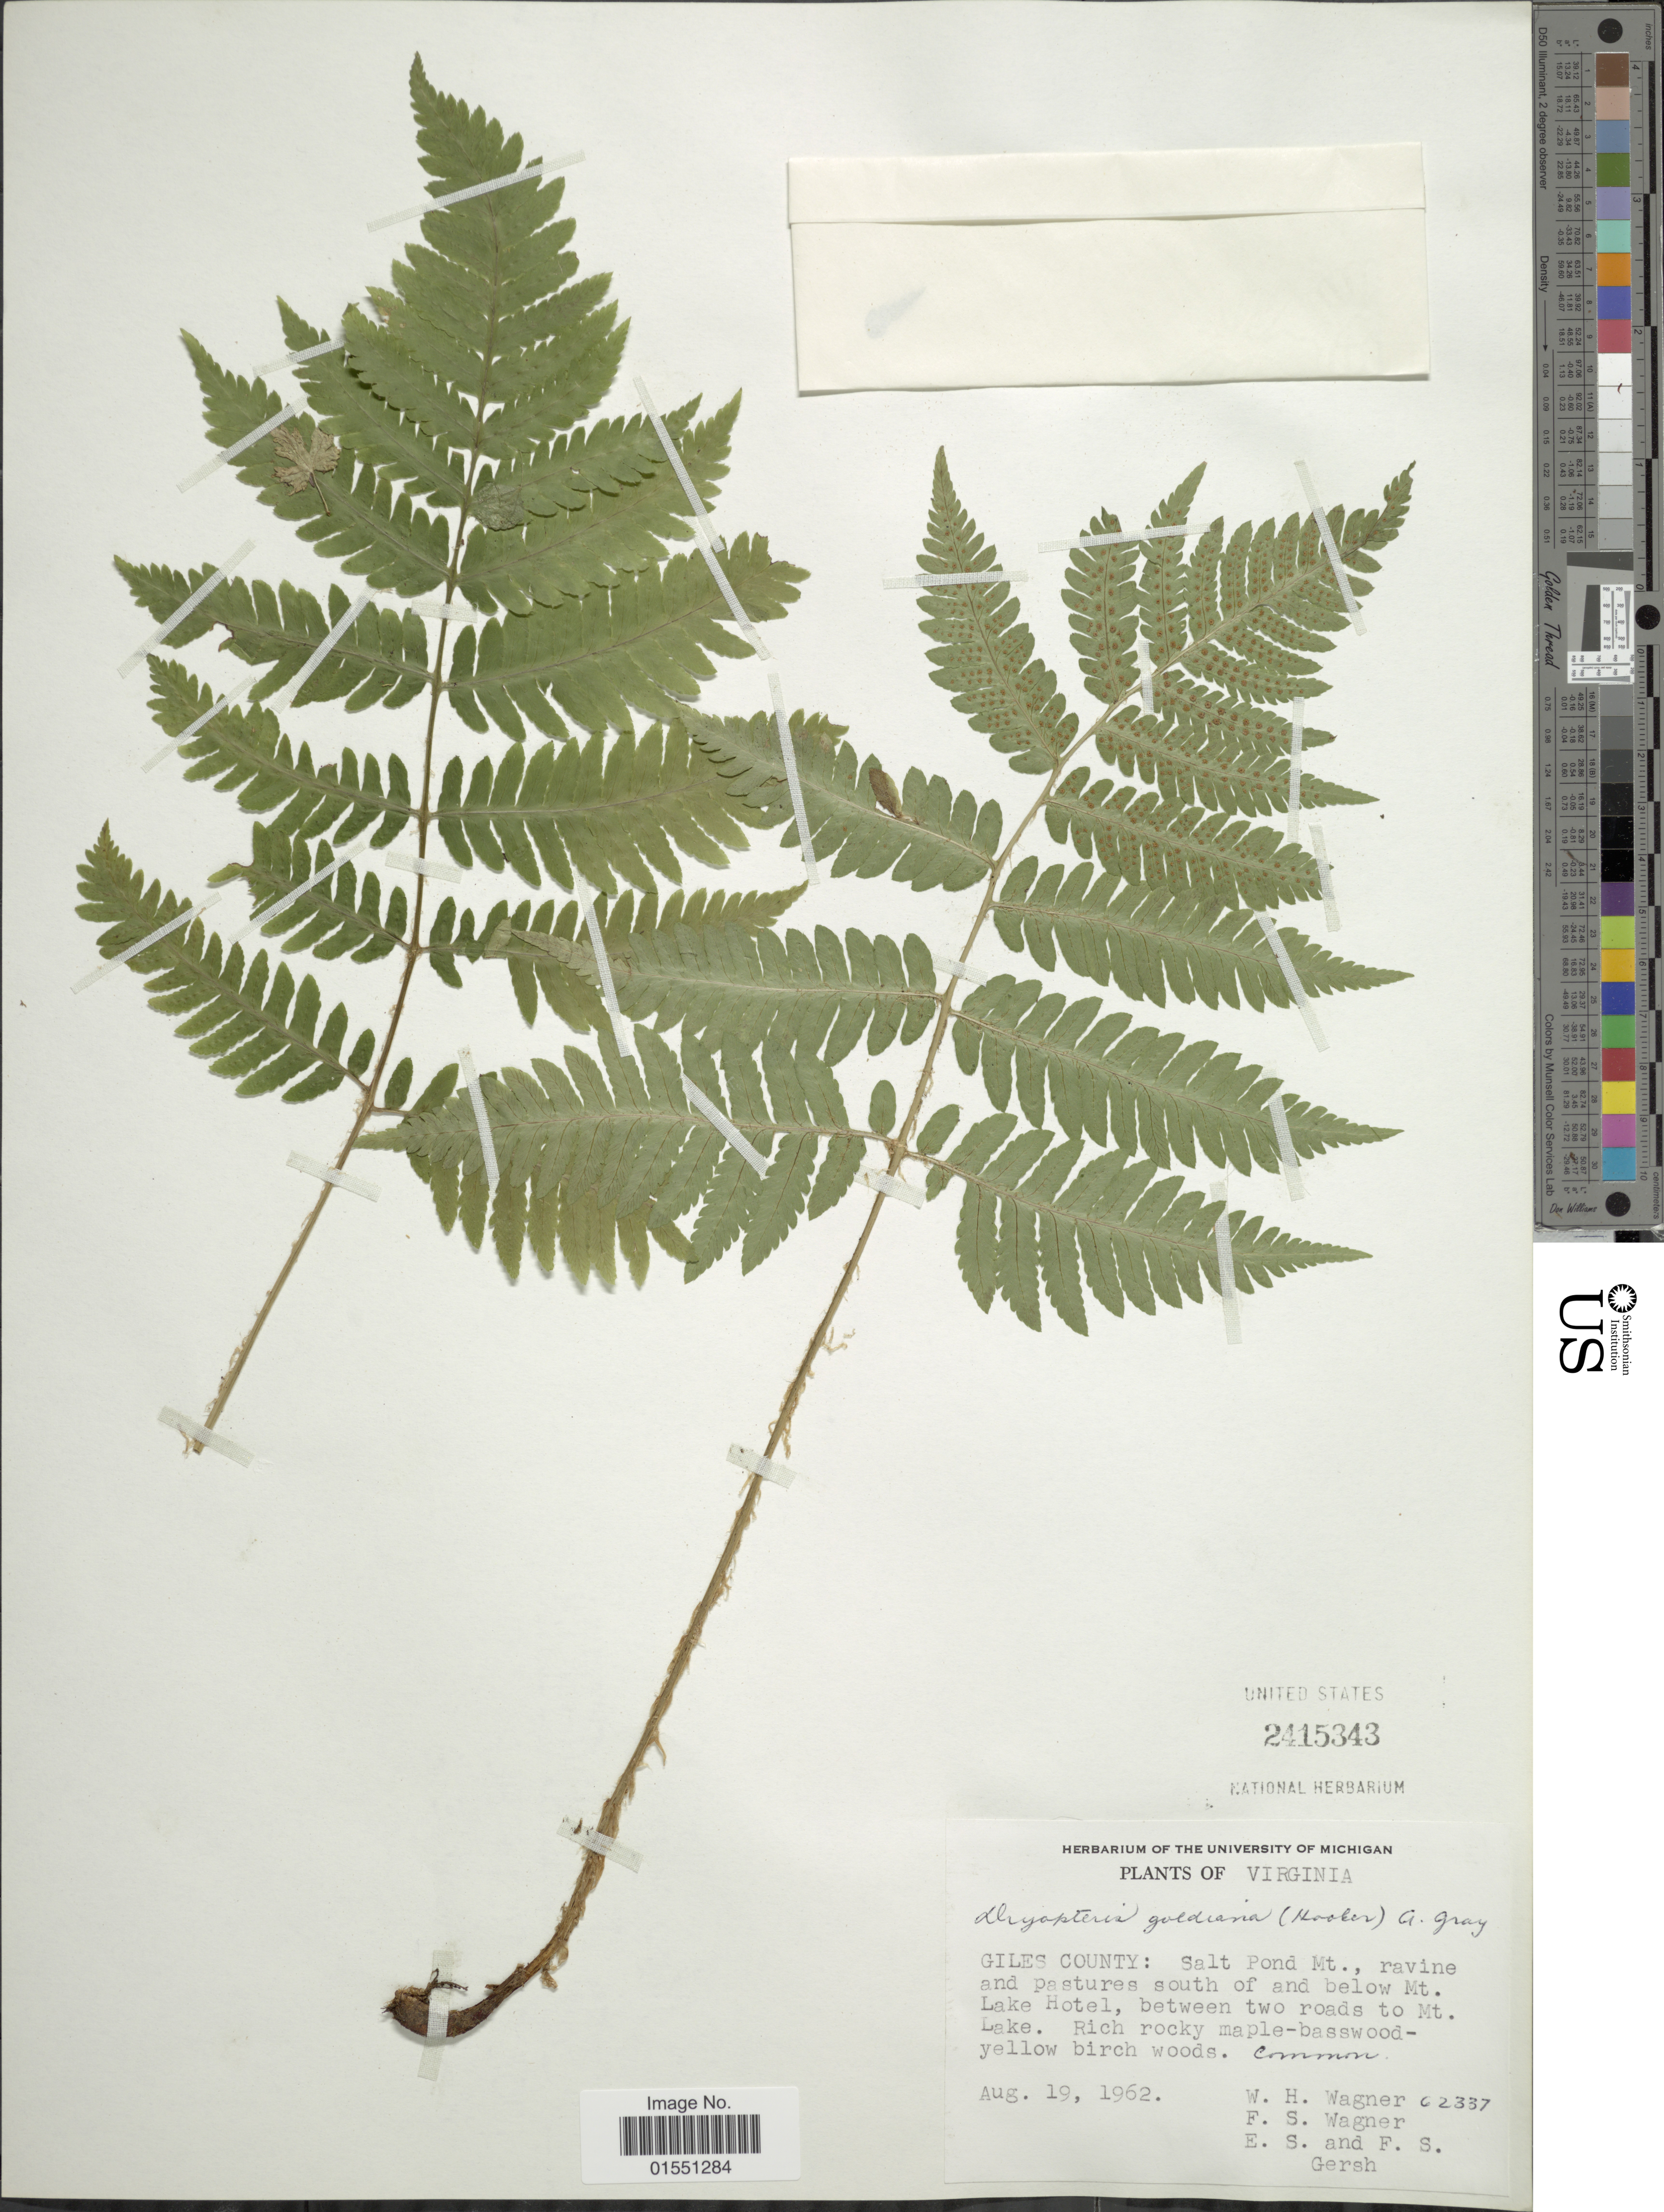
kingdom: Plantae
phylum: Tracheophyta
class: Polypodiopsida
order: Polypodiales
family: Dryopteridaceae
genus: Dryopteris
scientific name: Dryopteris goldiana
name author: (Hook. ex Goldie) A. Gray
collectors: W. H. Wagner, F. S. Wagner, E. Gersh & F. Gersh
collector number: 62337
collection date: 1962-08-19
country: United States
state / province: Virginia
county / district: Giles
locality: Salt Pond Mt., ravine and pastures south of and below Mt. Lake Hotel, between two roads to Mt. Lake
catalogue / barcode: US 2415343